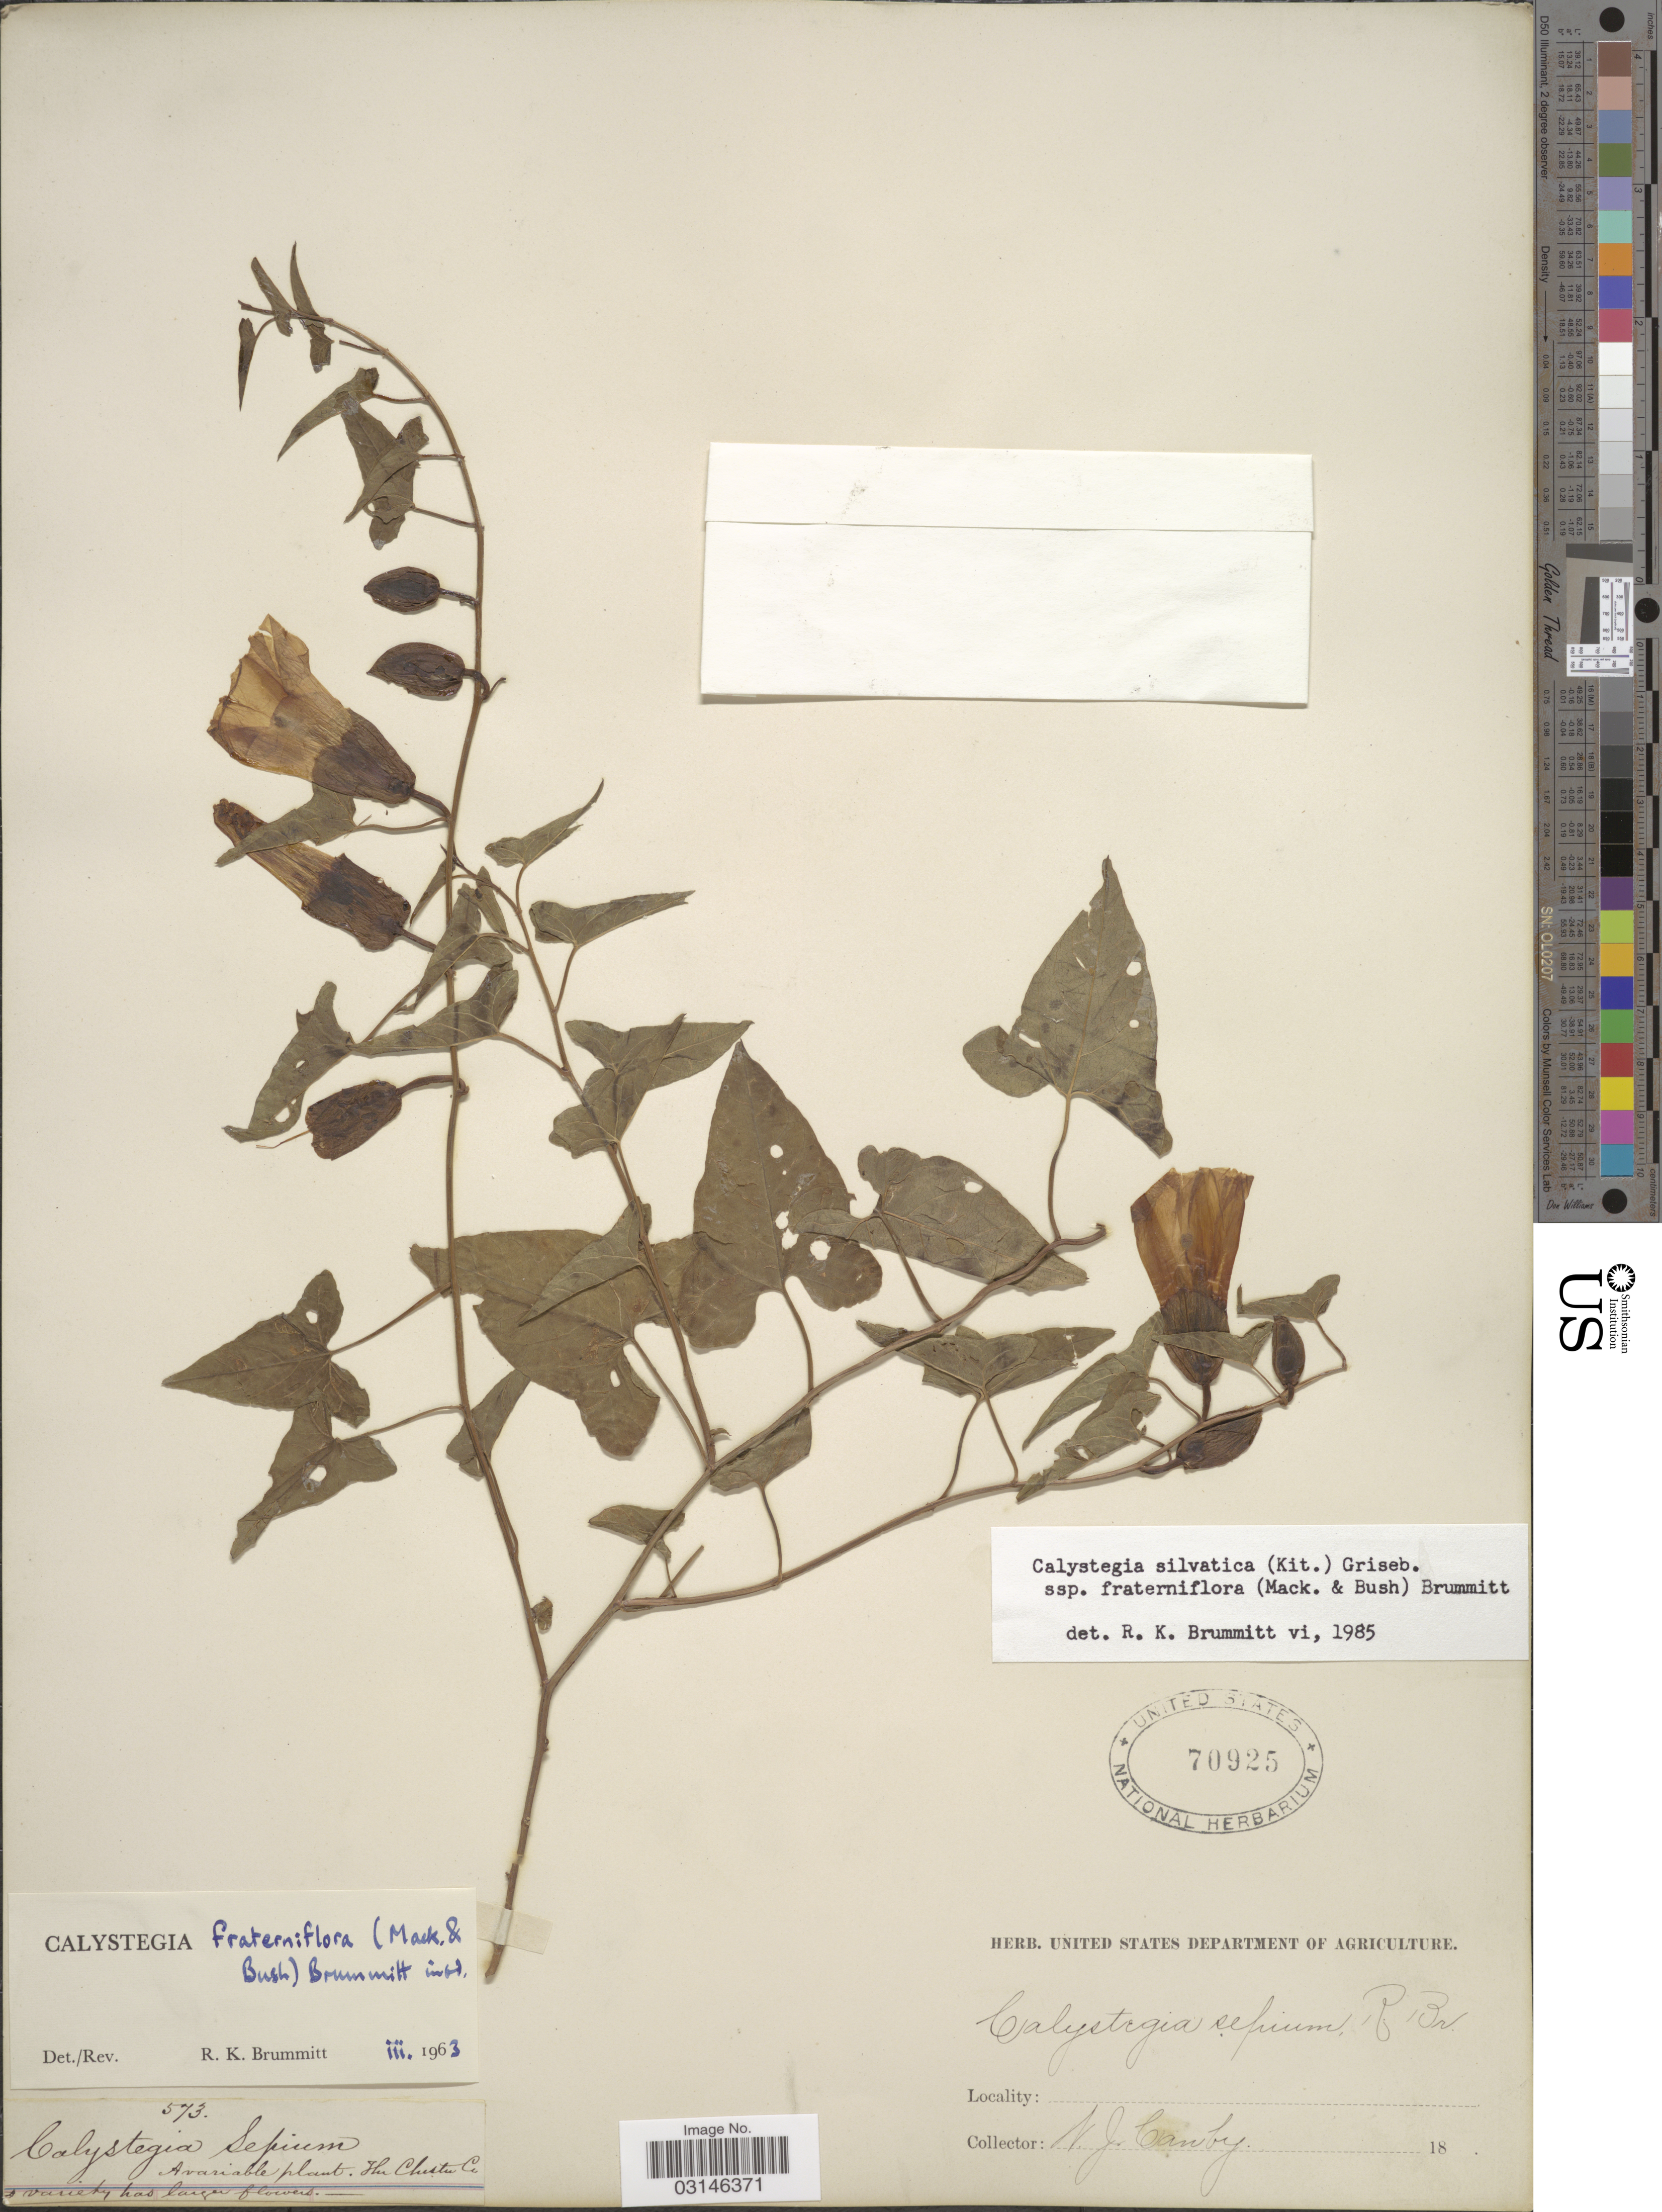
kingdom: Plantae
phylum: Tracheophyta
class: Magnoliopsida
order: Solanales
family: Convolvulaceae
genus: Calystegia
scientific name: Calystegia silvatica subsp. fraterniflora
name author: (Mack. & Bush) Brummitt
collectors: W. Canby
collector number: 573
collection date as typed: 18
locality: The [interpreted] Chester Co.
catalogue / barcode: US 70925